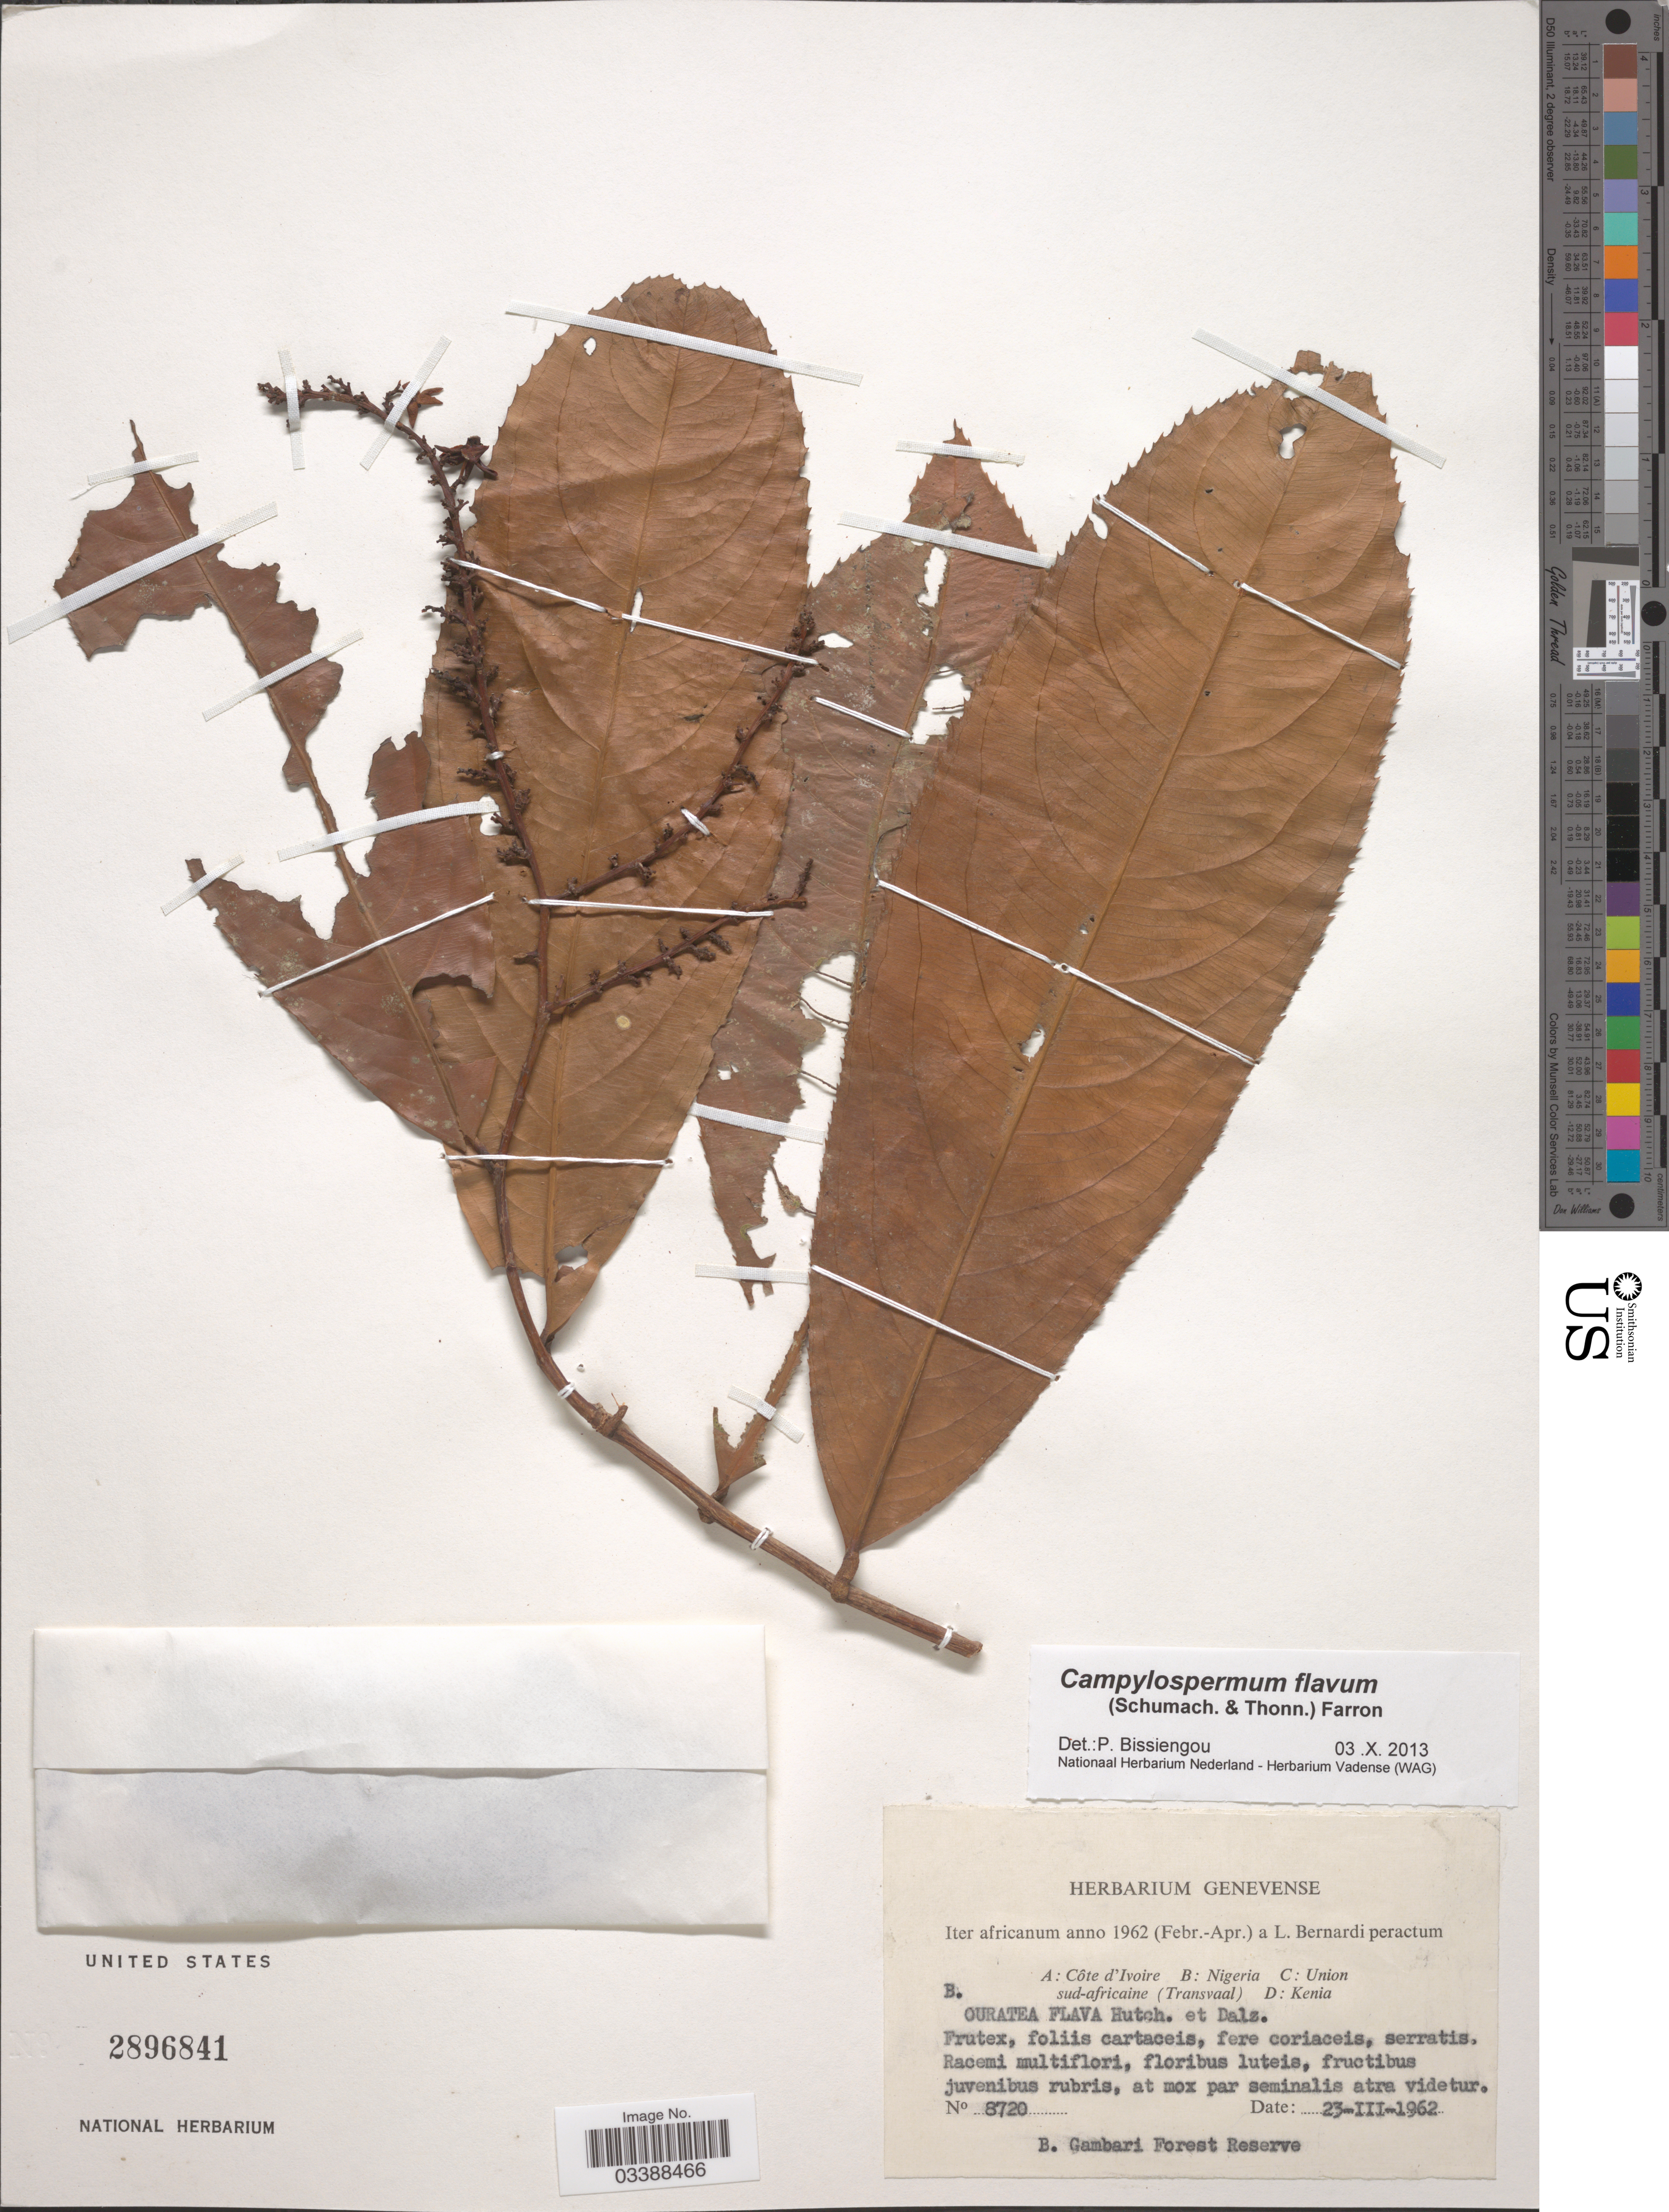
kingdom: Plantae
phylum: Tracheophyta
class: Magnoliopsida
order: Malpighiales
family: Ochnaceae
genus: Campylospermum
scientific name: Campylospermum flavum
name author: (Schumach. & Thonning ex Stapf) Farron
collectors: L. Bernardi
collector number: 8720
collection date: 1962-03-23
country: Nigeria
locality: Gambari Forest Reserve.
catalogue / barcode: US 2896841